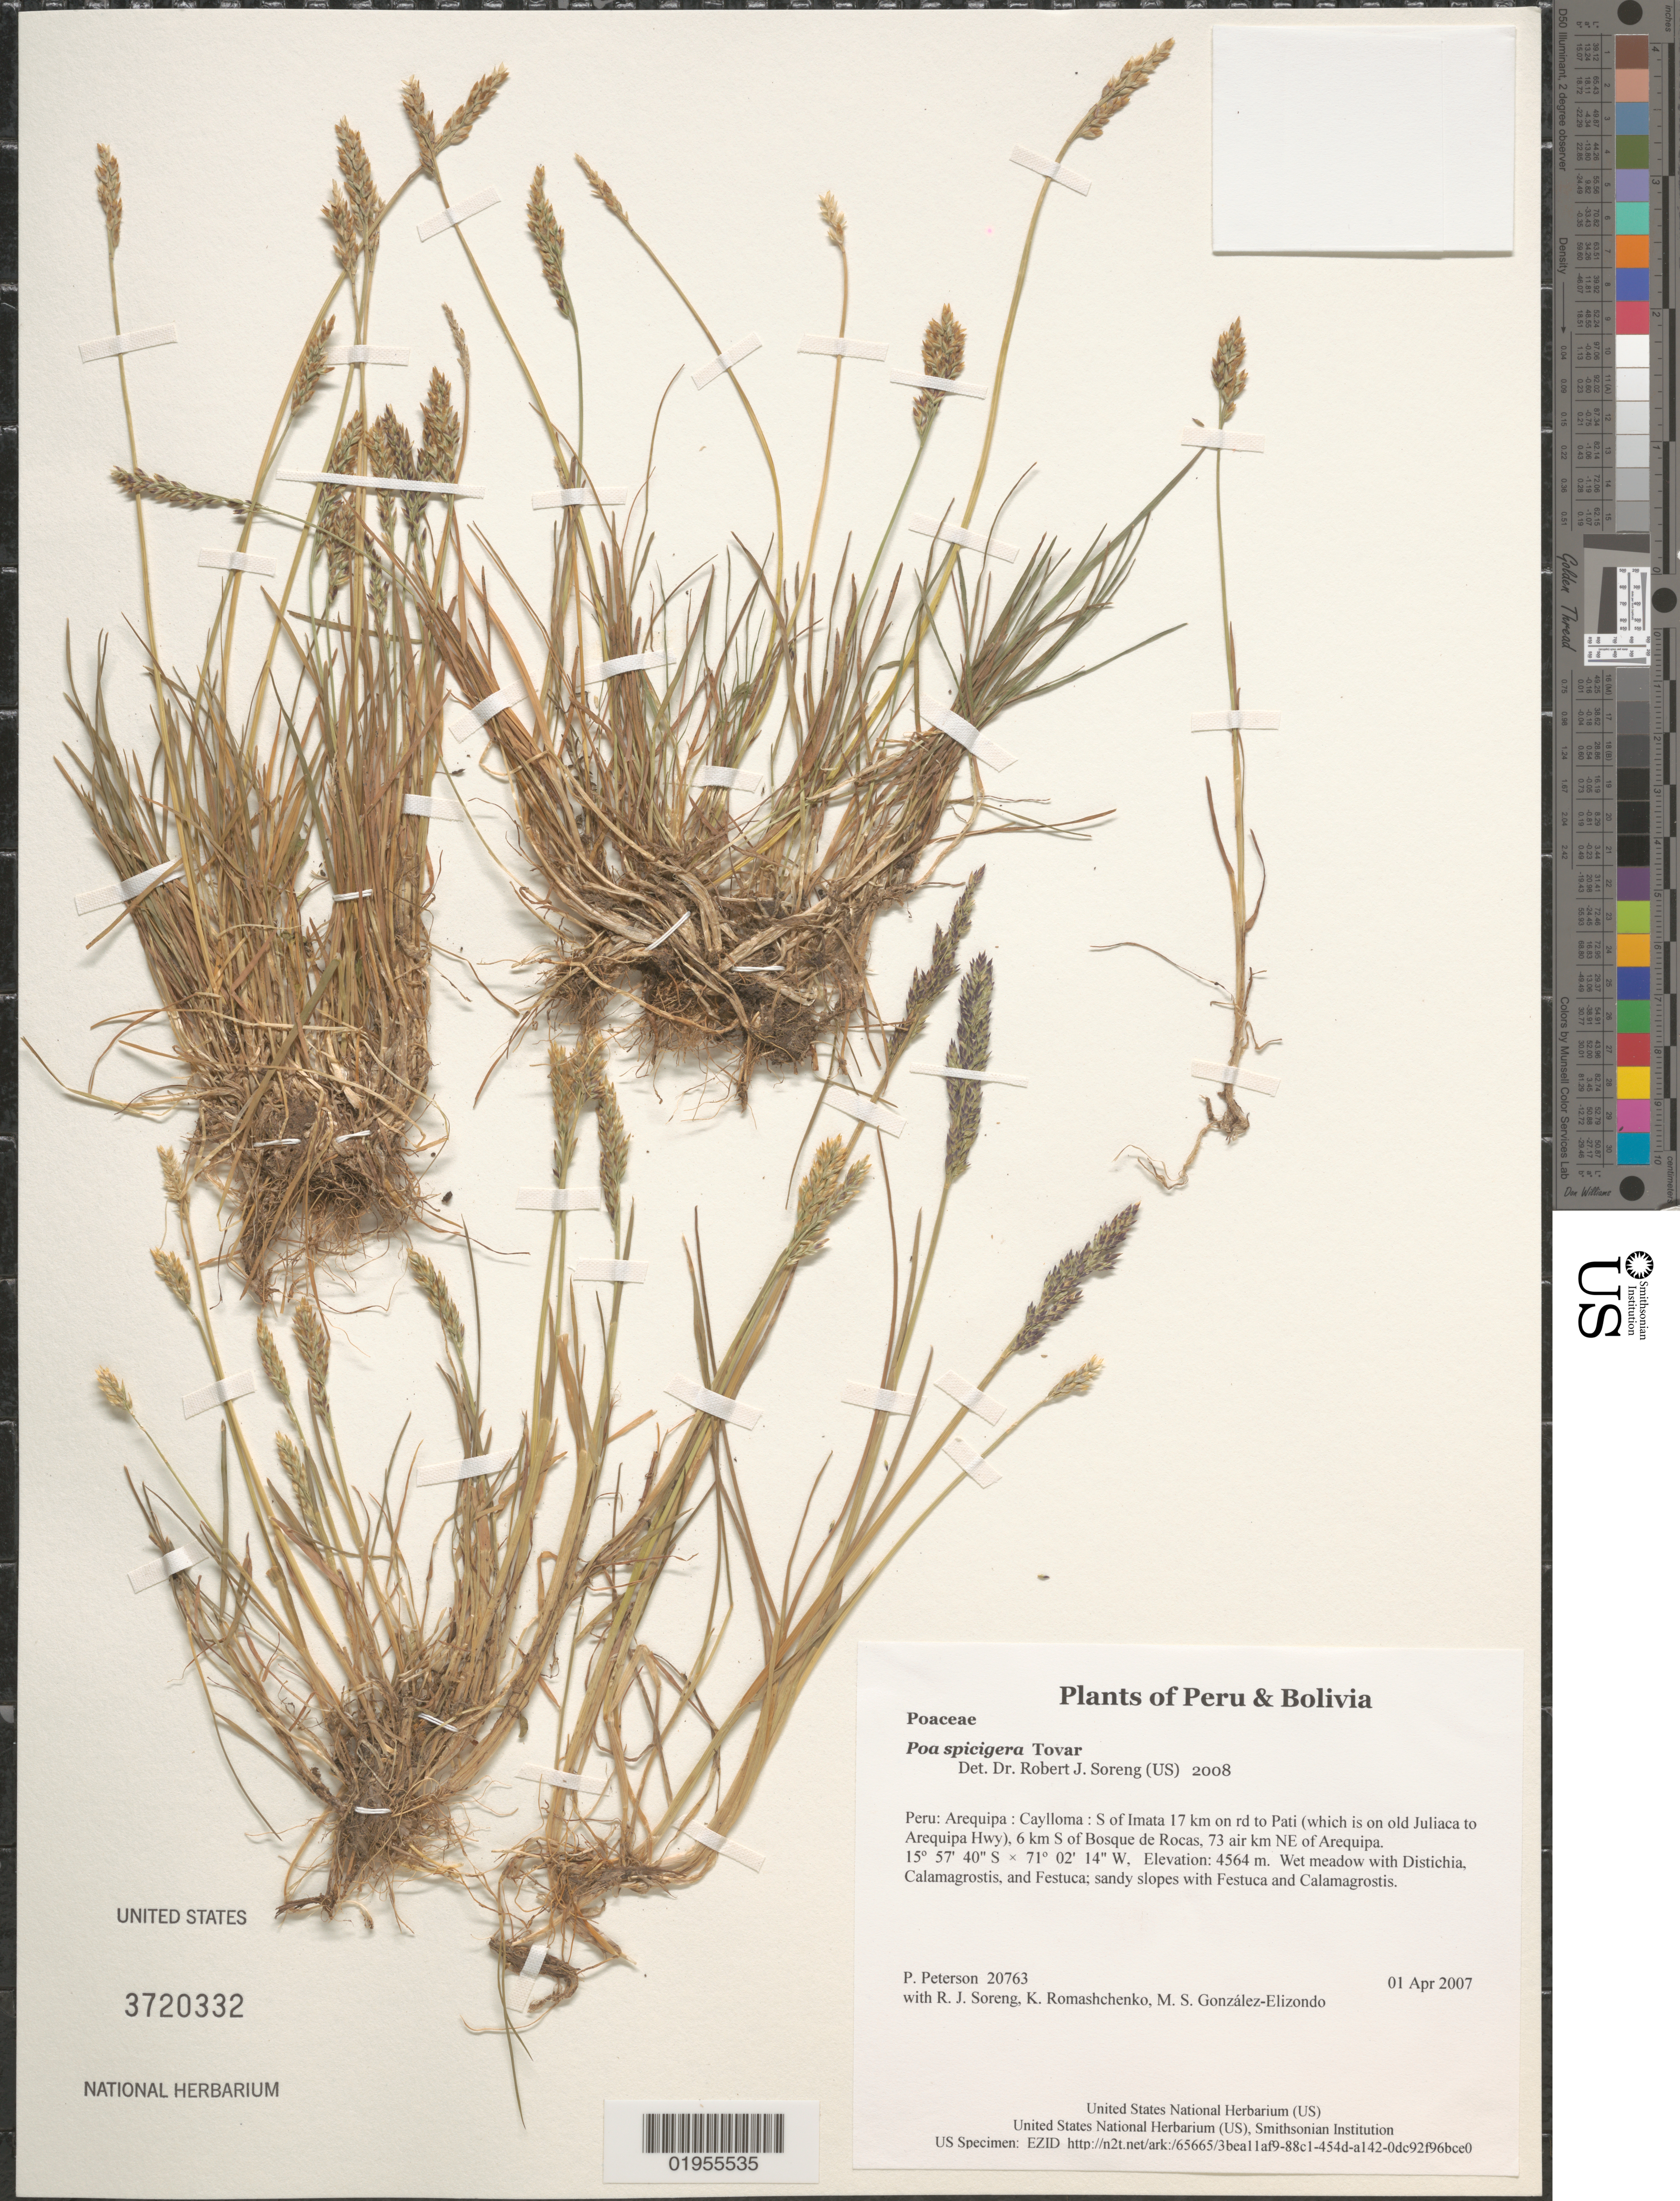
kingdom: Plantae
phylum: Tracheophyta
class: Liliopsida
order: Poales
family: Poaceae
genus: Poa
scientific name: Poa spicigera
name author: Tovar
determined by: Soreng, Robert J., Research Associate (BOT), Smithsonian Institution - National Museum of Natural History (UNITED STATES)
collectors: P. M. Peterson, R. J. Soreng, K. Romashchenko & M. S. González-Elizondo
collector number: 20763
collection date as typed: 01 Apr 2007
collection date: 2007-04-01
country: Peru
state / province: Arequipa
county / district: Caylloma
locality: S of Imata 17 km on rd to Pati (which is on old Juliaca to Arequipa Hwy), 6 km S of Bosque de Rocas, 73 air km NE of Arequipa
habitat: Wet meadow with Distichia, Calamagrostis, and Festuca; sandy slopes with Festuca and Calamagrostis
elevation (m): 4564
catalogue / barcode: US 3720332